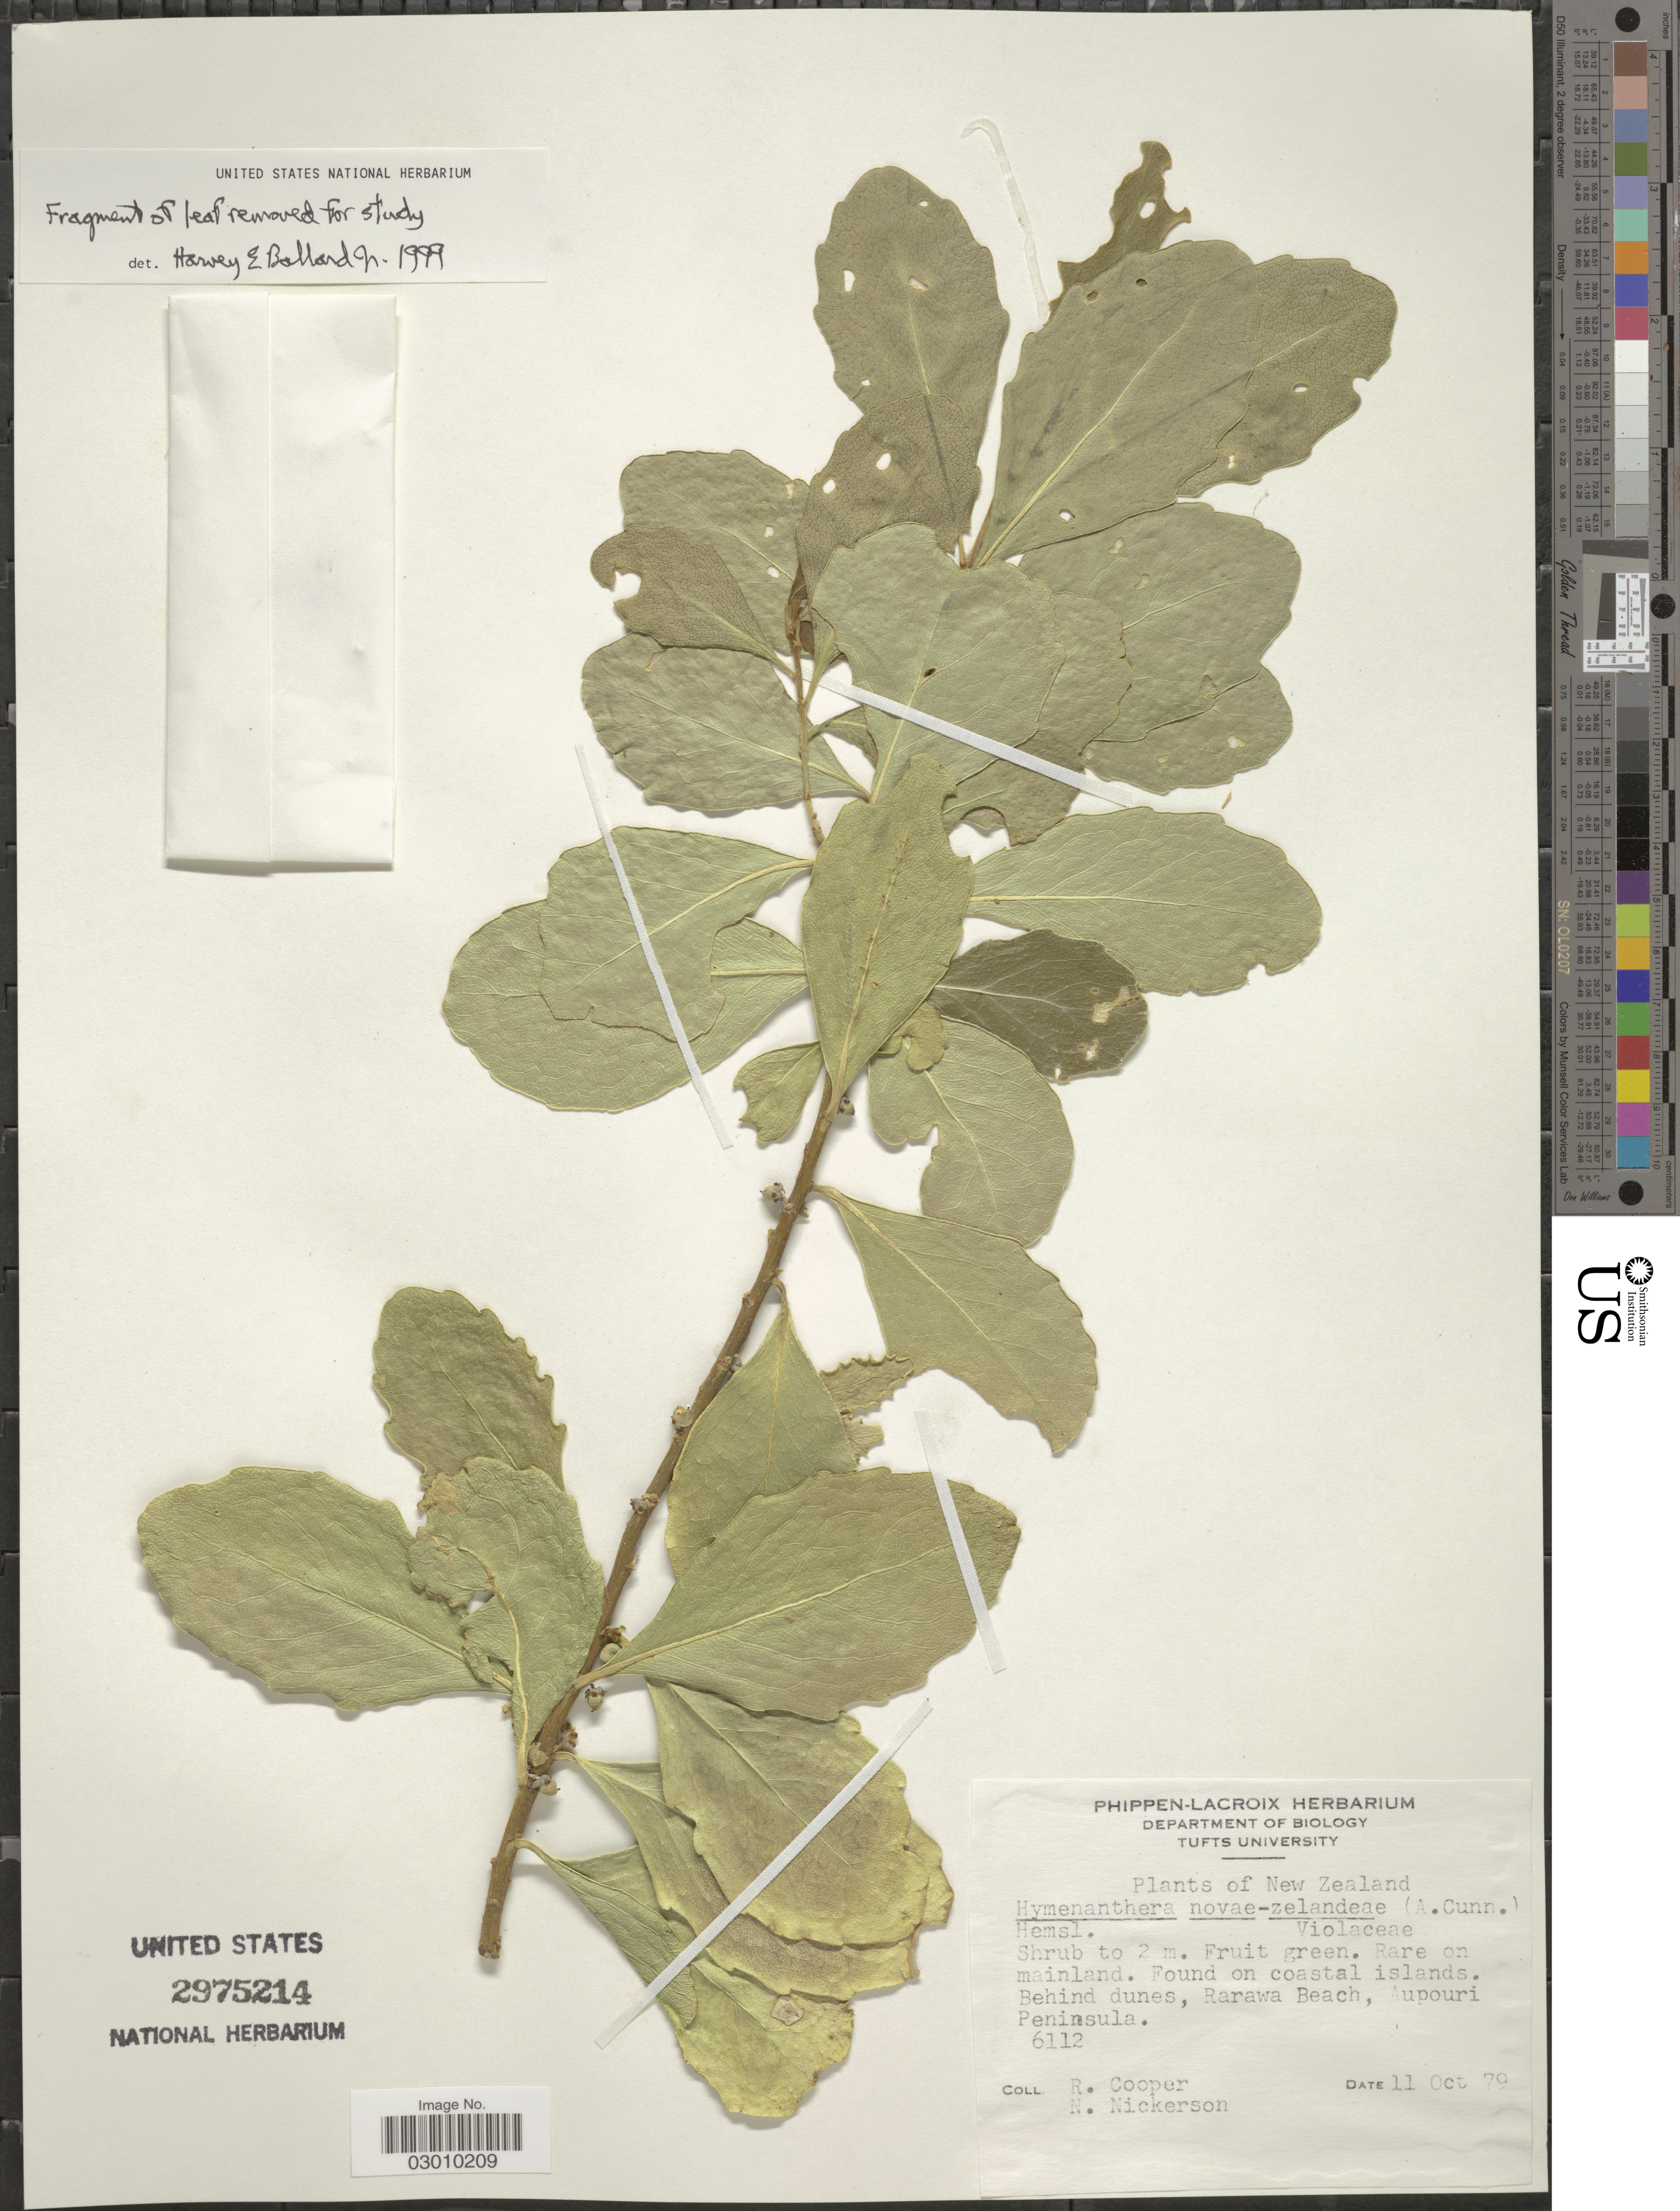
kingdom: Plantae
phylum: Tracheophyta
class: Magnoliopsida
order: Malpighiales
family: Violaceae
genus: Melicytus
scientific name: Melicytus novae-zelandiae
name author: (A. Cunn.) P.S. Green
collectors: R. Cooper & N. Nickerson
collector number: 6112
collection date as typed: Transcribed d/m/y: 11/10/79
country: New Zealand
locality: Behind dunes, Rarawa Beach, Aupouri Peninsula.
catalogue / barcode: US 2975214